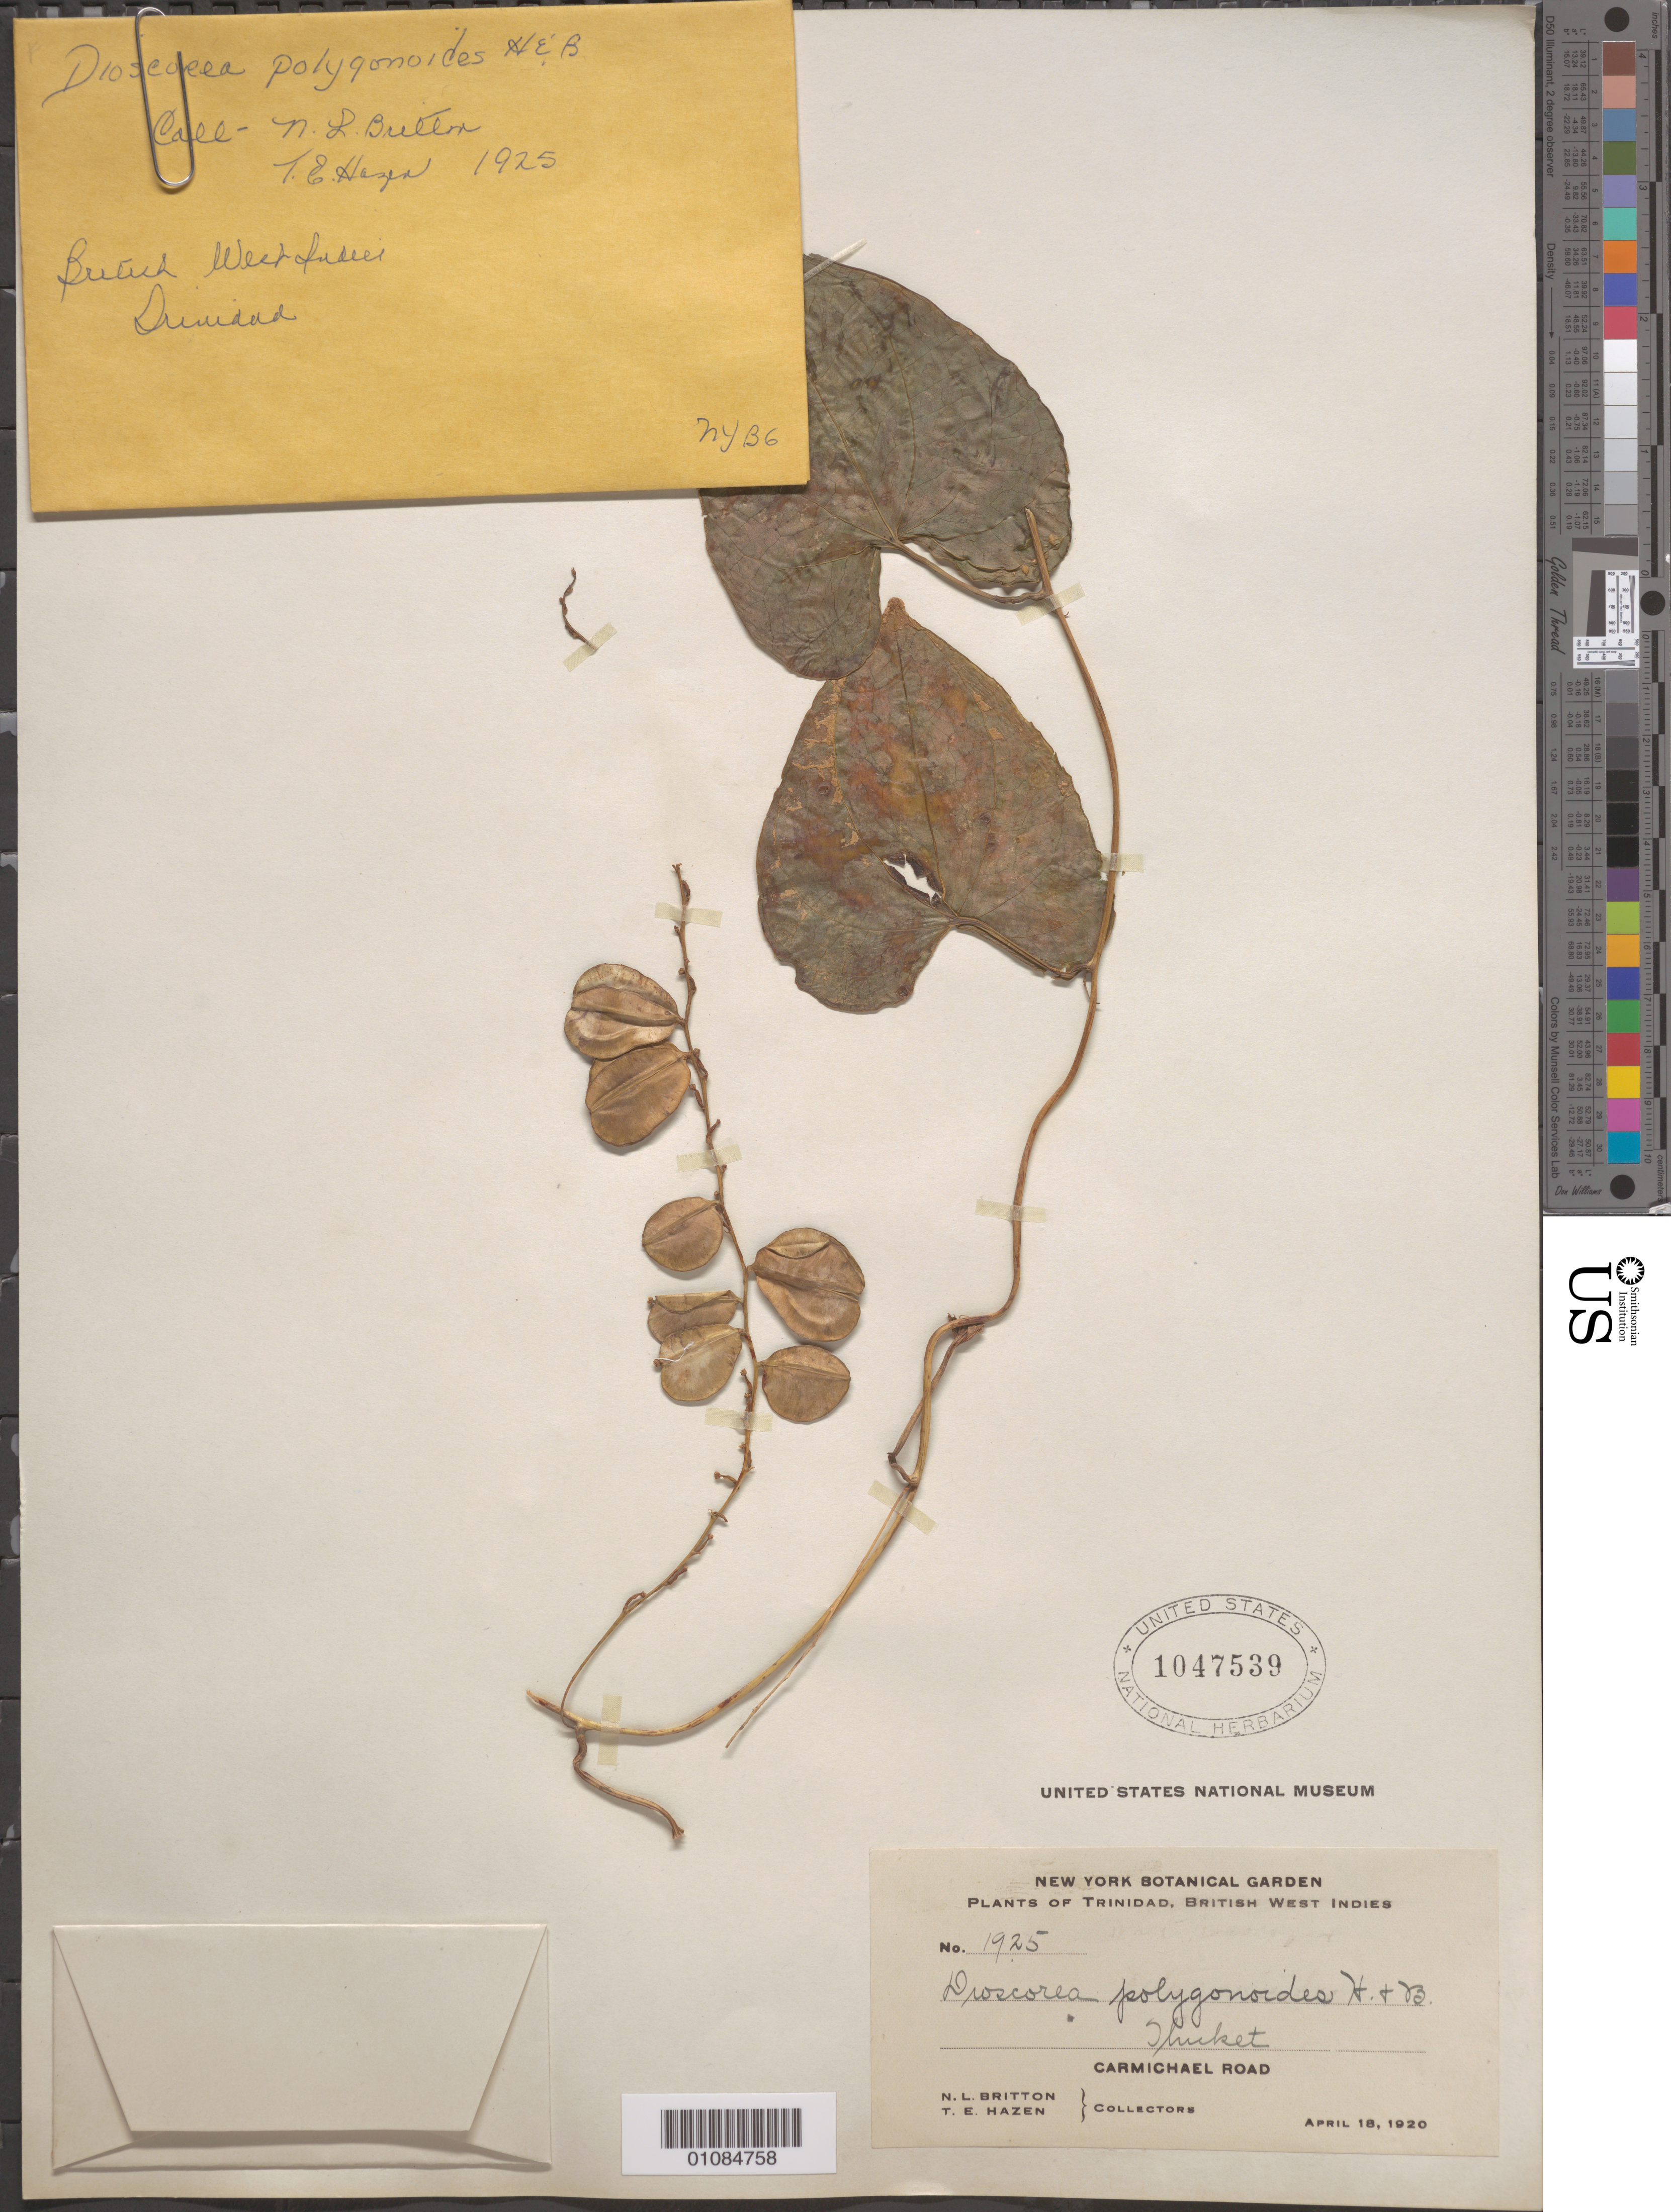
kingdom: Plantae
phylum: Tracheophyta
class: Liliopsida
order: Dioscoreales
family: Dioscoreaceae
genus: Dioscorea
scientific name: Dioscorea polygonoides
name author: Humb. & Bonpl. ex Willd.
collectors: N. Britton & T. E. Hazen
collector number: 1925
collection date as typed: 18 Apr 1920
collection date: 1920-04-18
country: Trinidad and Tobago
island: Trinidad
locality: Carmichael Road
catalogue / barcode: US 1047539